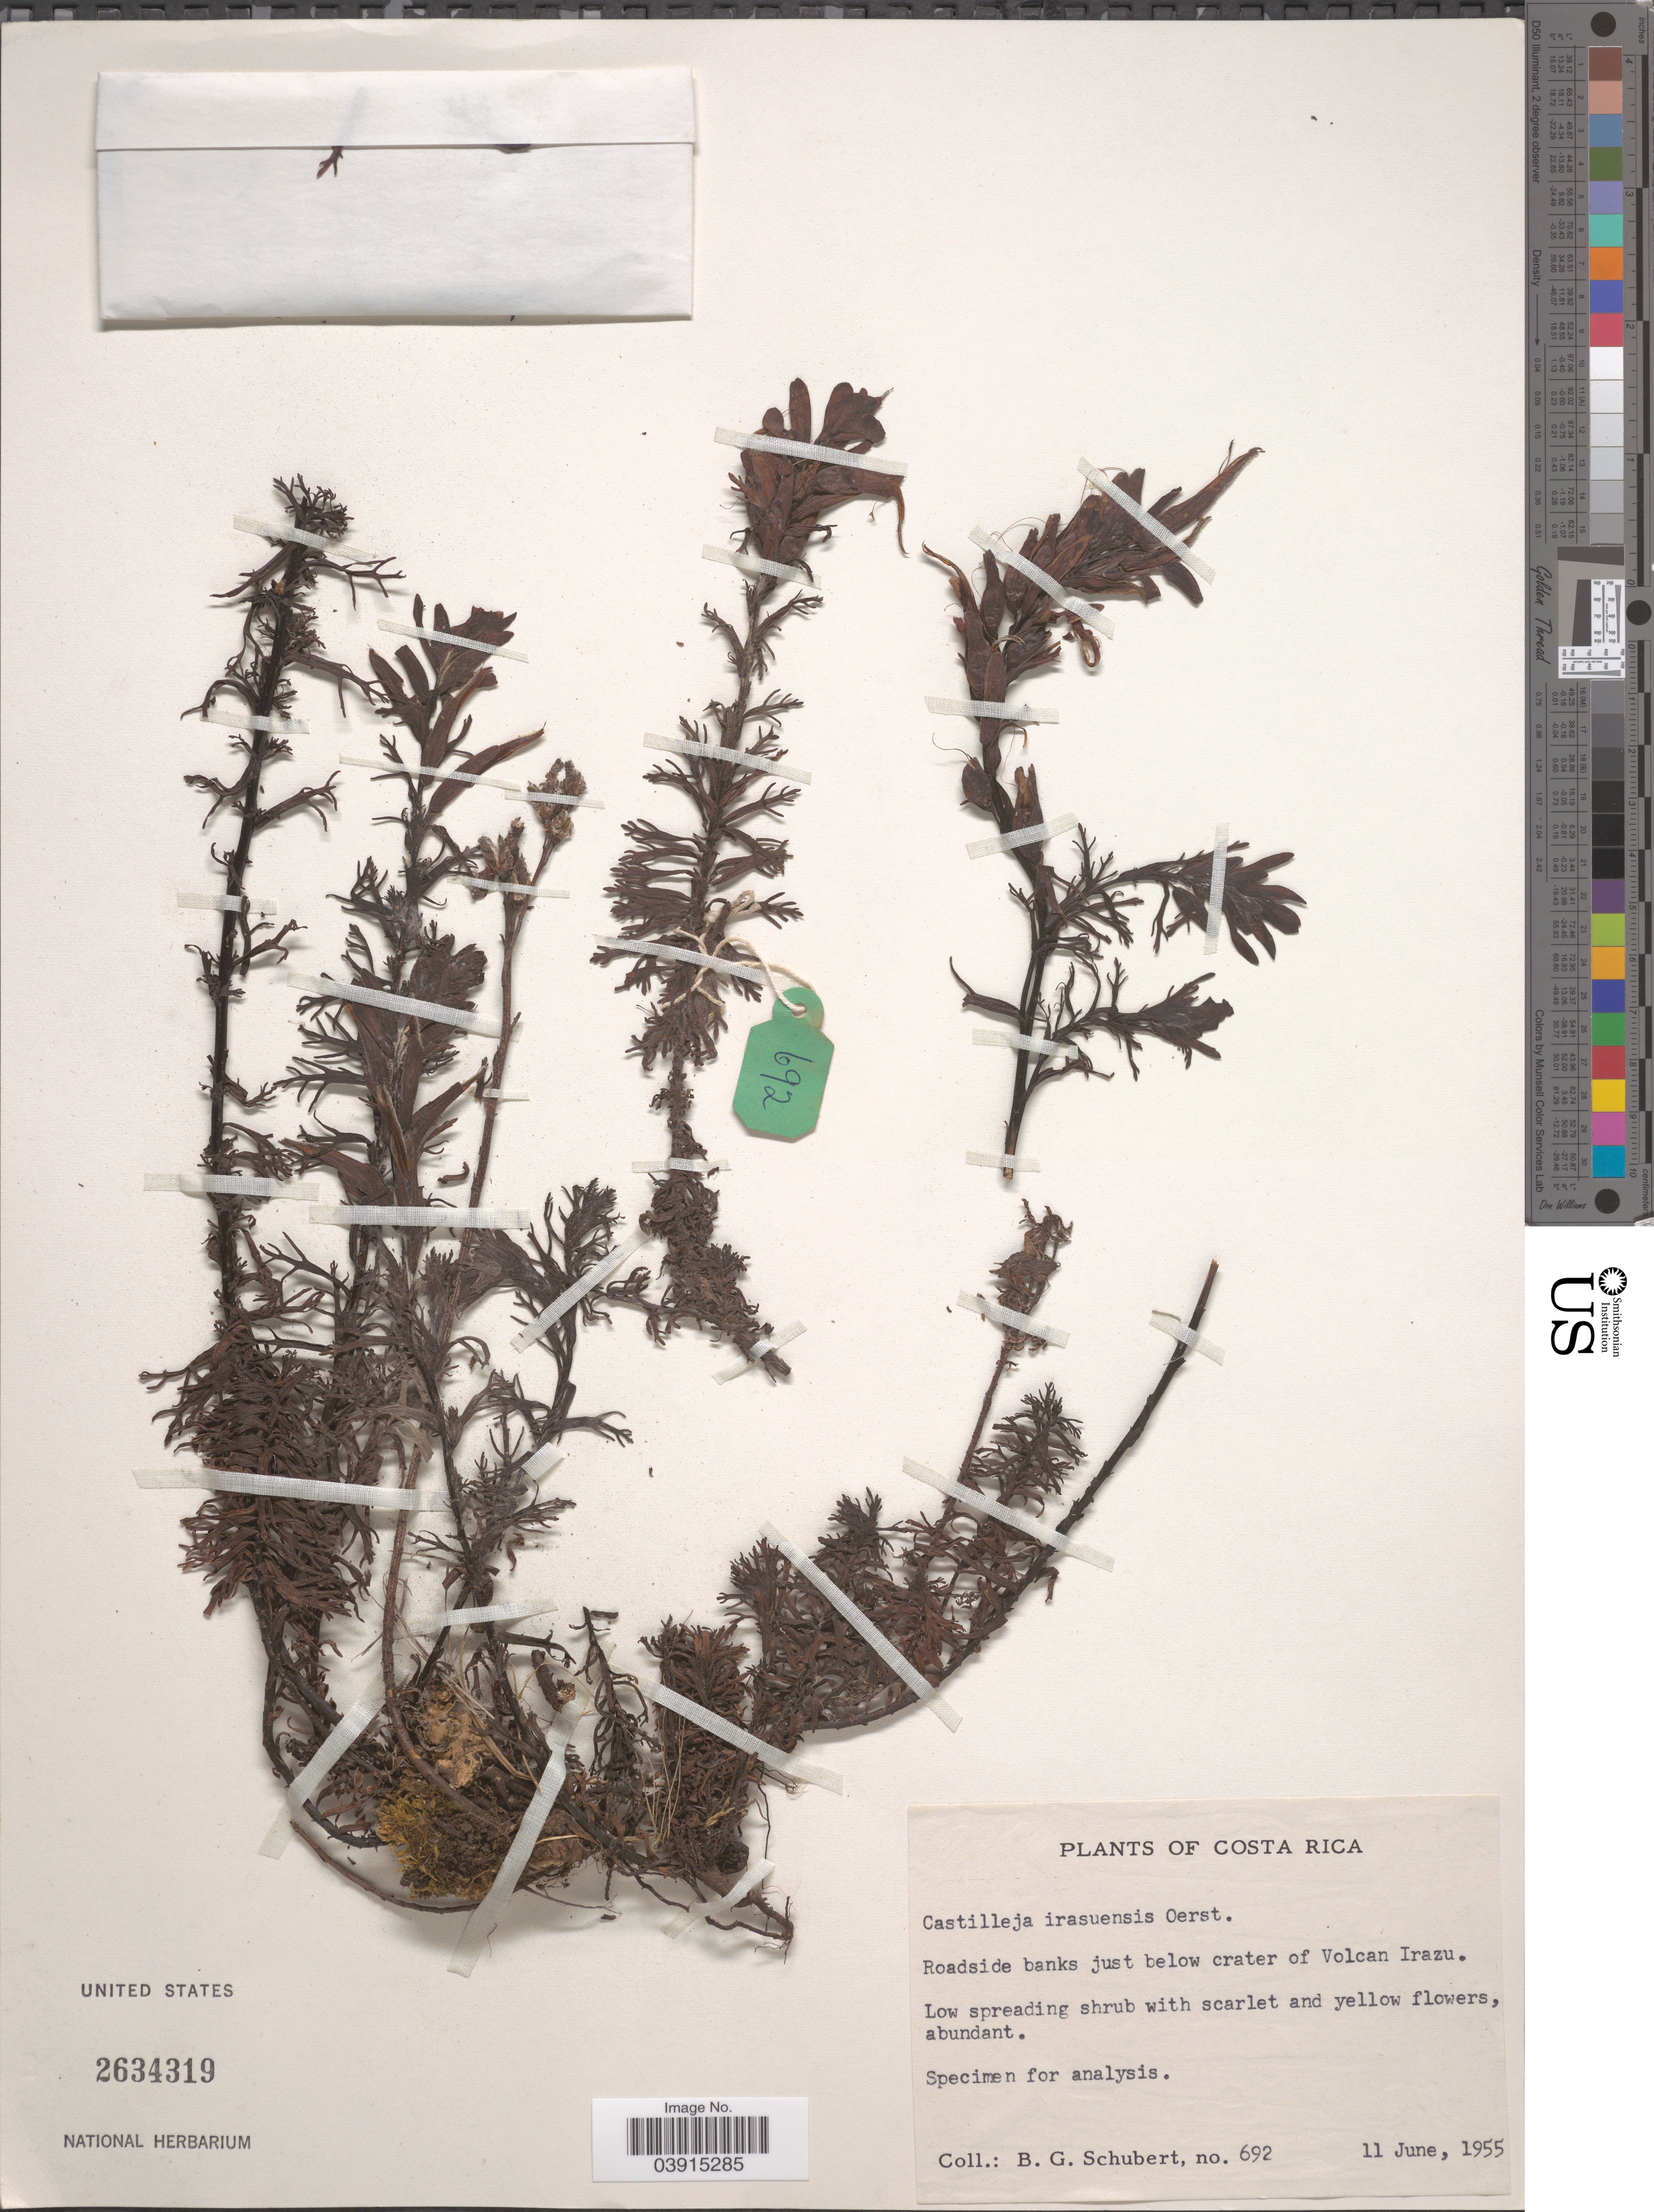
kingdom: Plantae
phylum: Tracheophyta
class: Magnoliopsida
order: Lamiales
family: Orobanchaceae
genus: Castilleja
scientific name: Castilleja irazuensis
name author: Oerst.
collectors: B. Schubert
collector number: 692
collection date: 1955-06-11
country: Costa Rica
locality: Roadside banks just below crater of Volcan Irazu.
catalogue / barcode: US 2634319